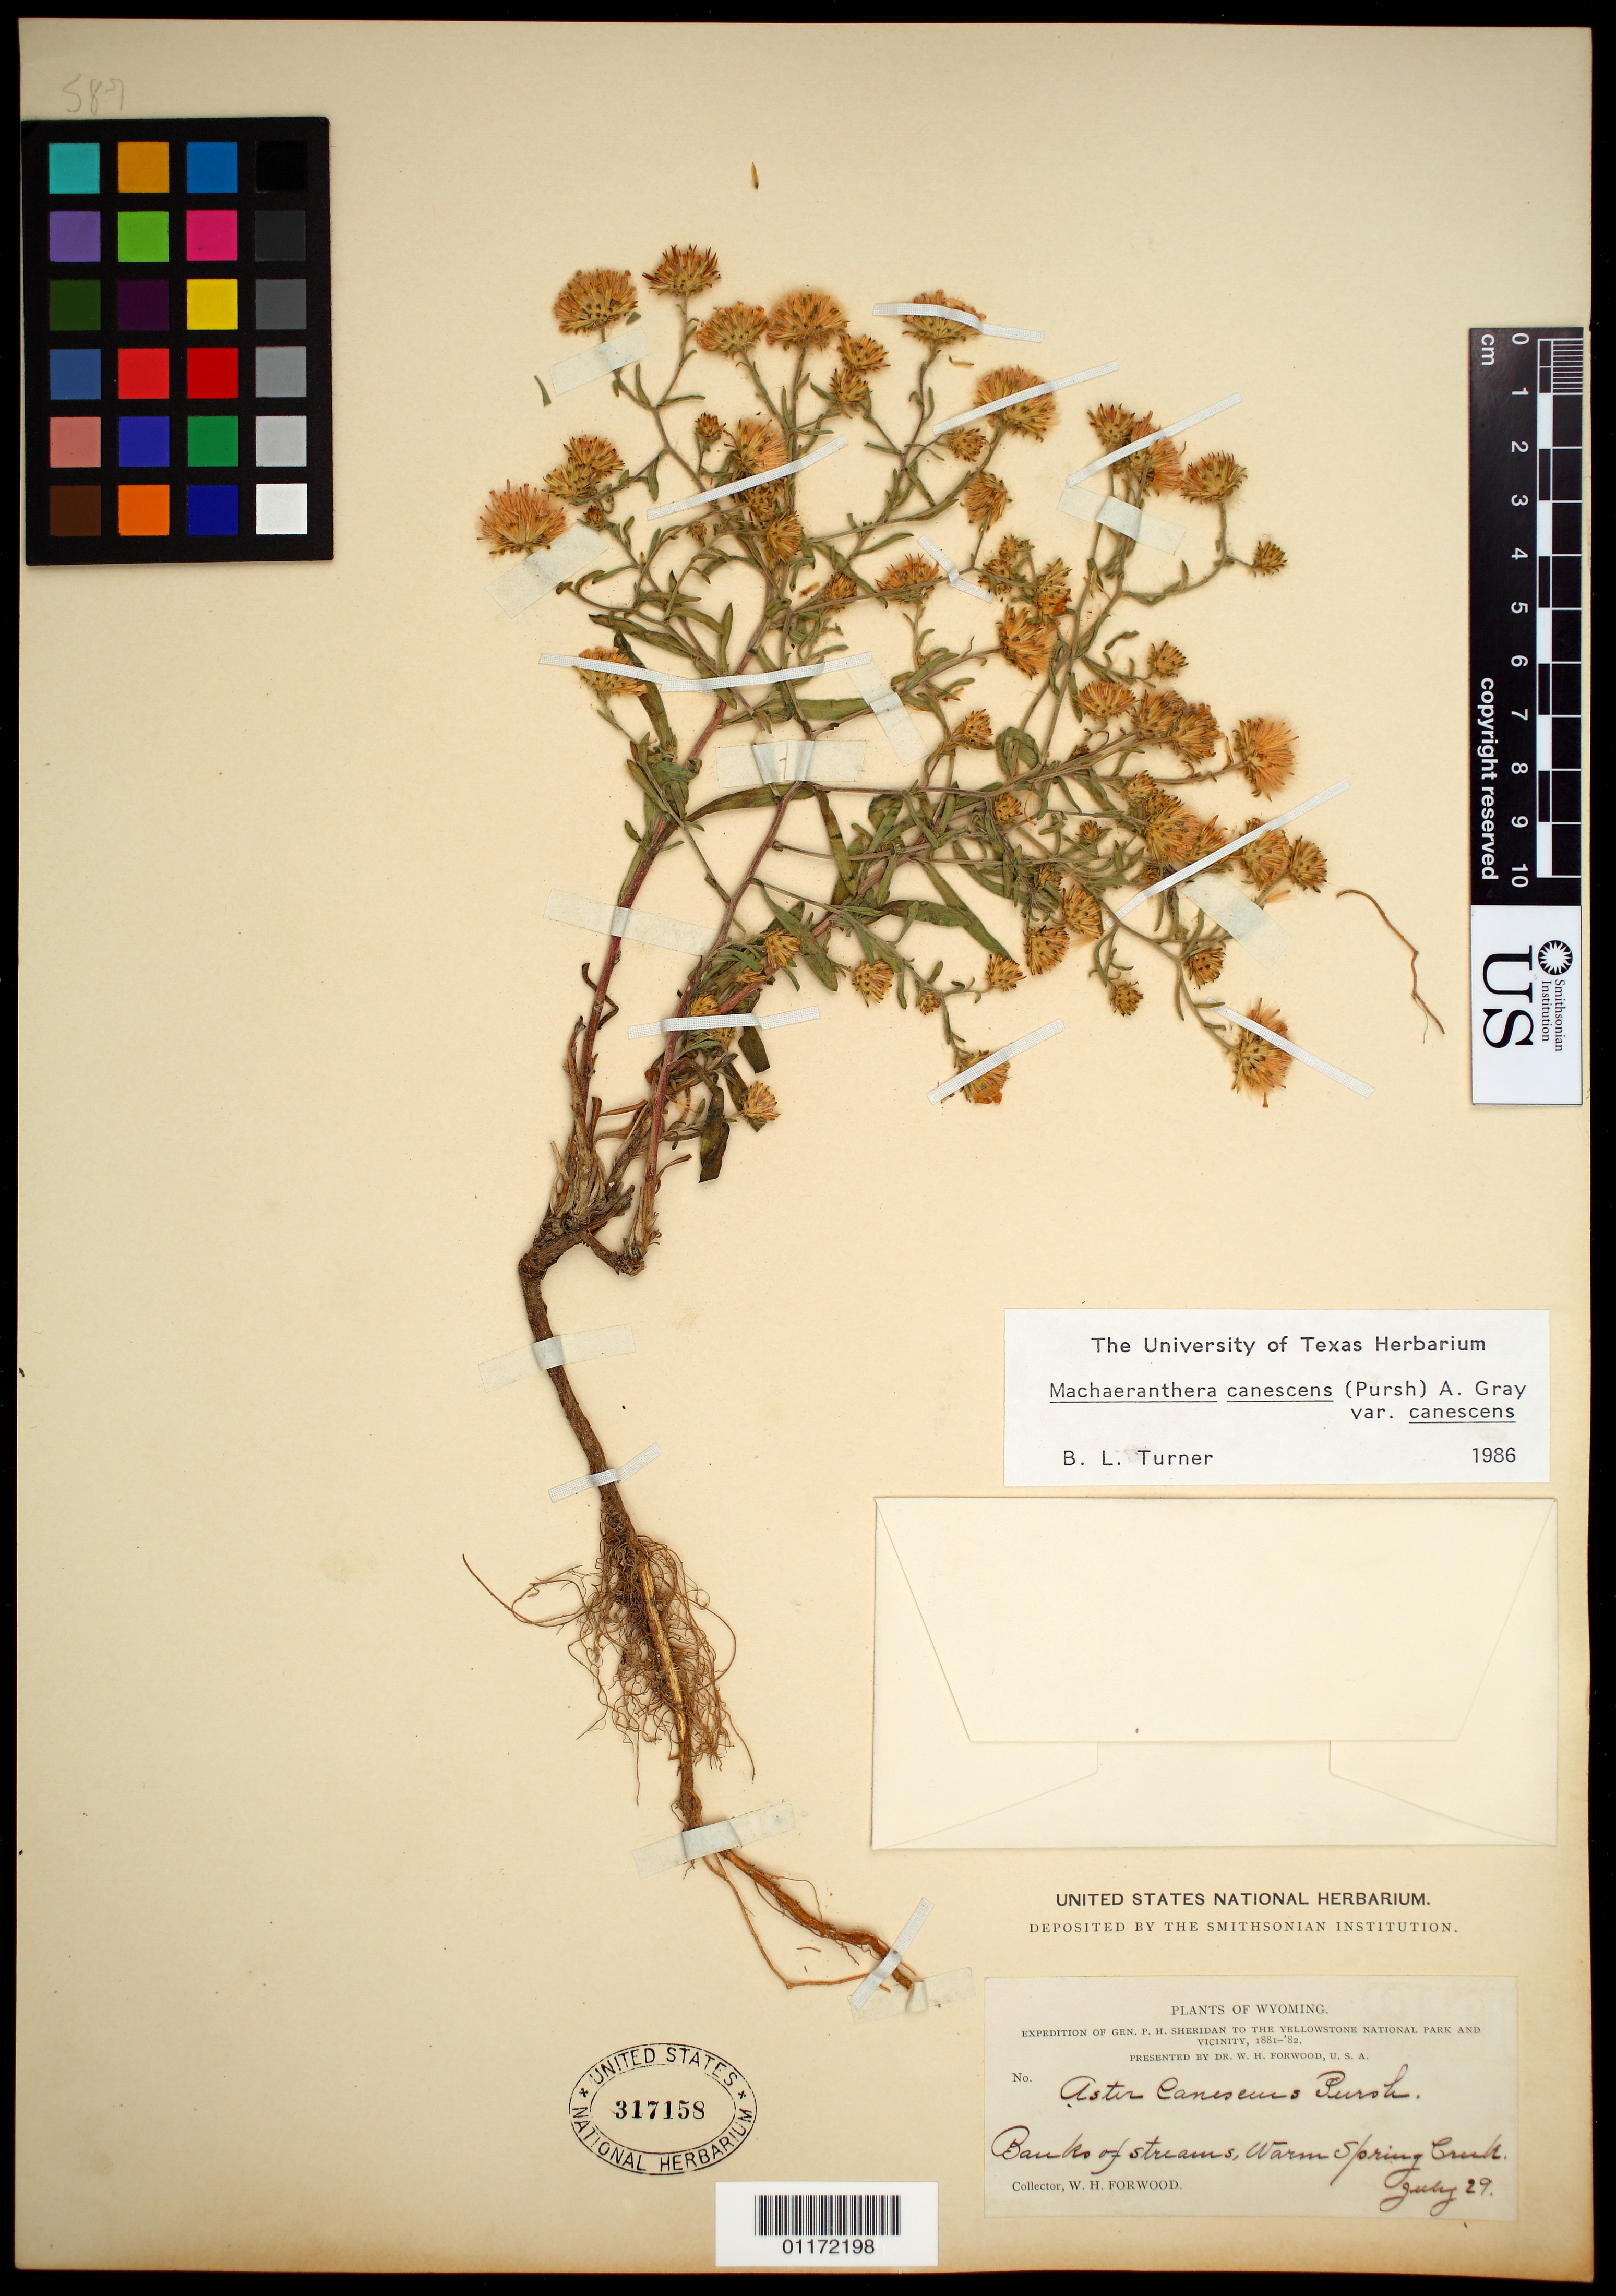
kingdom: Plantae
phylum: Tracheophyta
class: Magnoliopsida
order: Asterales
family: Asteraceae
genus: Machaeranthera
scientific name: Machaeranthera canescens var. canescens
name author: (Pursh) A. Gray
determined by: Turner, B. L.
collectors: W. Forwood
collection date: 1881-07-29 or 1882-07-29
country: United States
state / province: Wyoming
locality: Warm Spring Creek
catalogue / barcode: US 317158